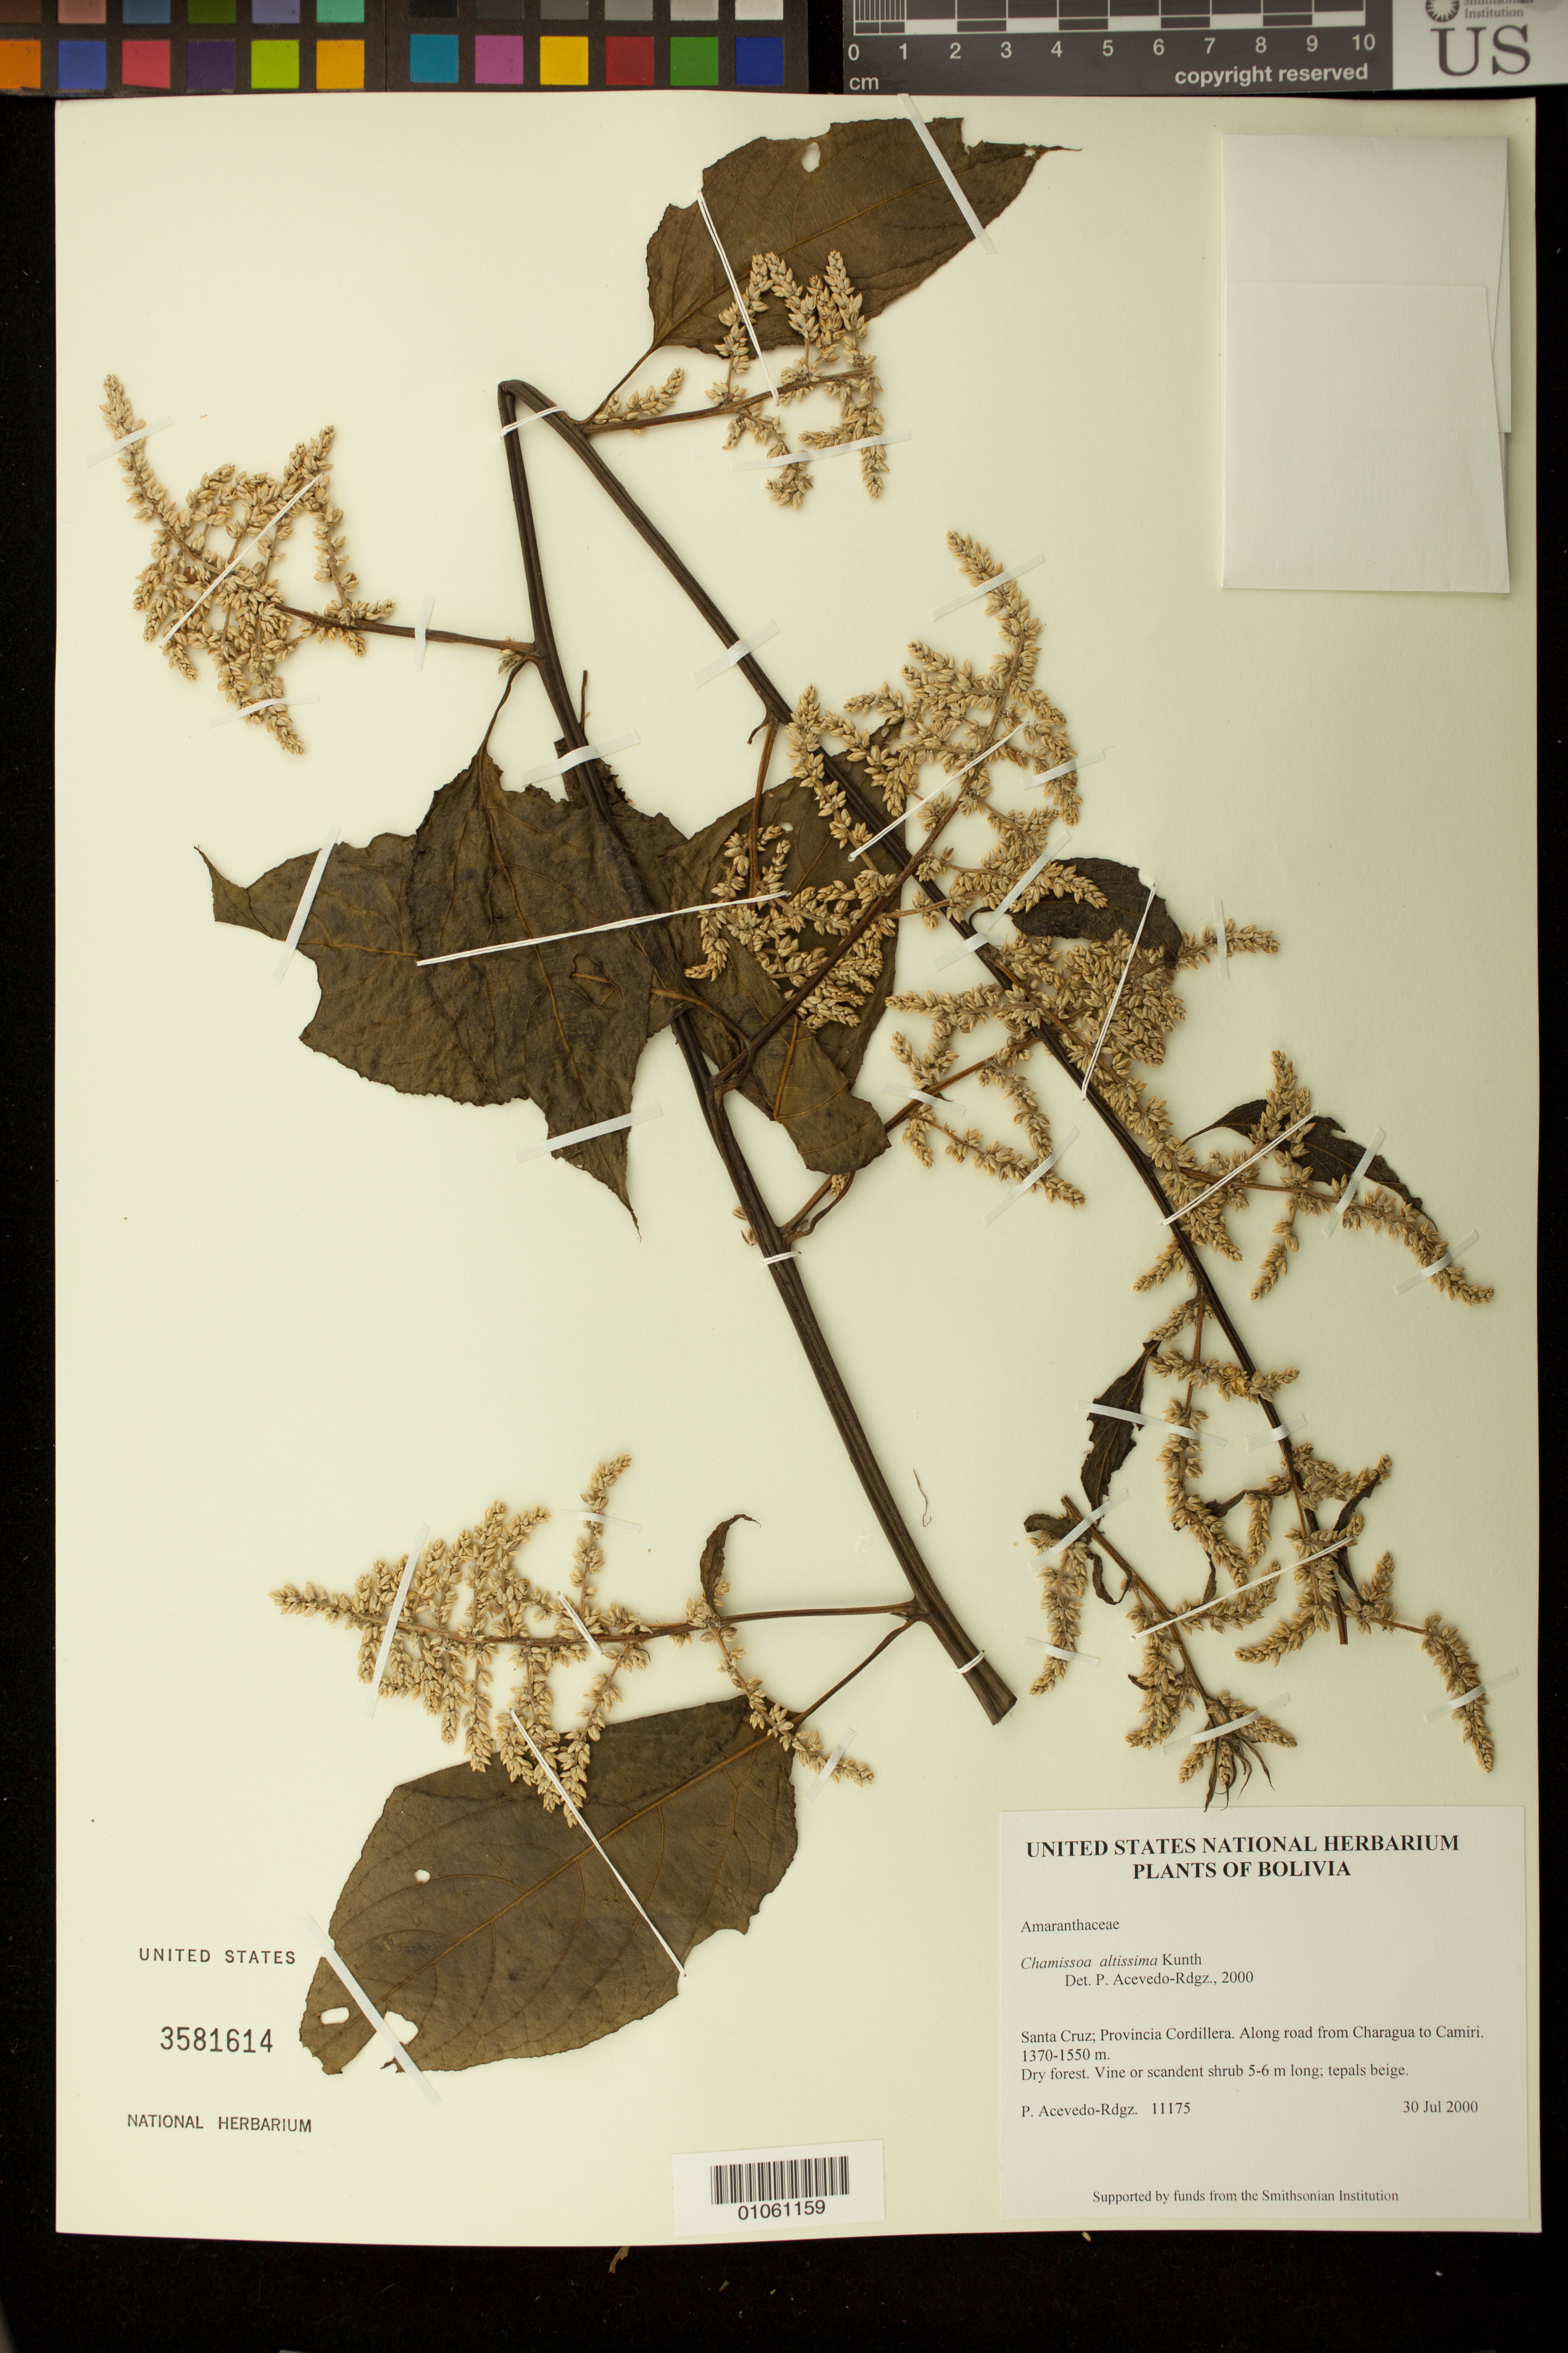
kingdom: Plantae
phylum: Tracheophyta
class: Magnoliopsida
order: Caryophyllales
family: Amaranthaceae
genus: Chamissoa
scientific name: Chamissoa altissima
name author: (Jacq.) Kunth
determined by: Acevedo-Rodríguez, P., (BOT), Smithsonian Institution - National Museum of Natural History (UNITED STATES)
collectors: P. Acevedo-Rodr.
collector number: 11175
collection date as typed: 30 Jul 2000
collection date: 2000-07-30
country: Bolivia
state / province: Santa Cruz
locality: Santa Cruz; Provincia Cordillera. Along road from Charagua to Camiri.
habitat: Dry forest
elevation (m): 1370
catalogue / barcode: US 3581614